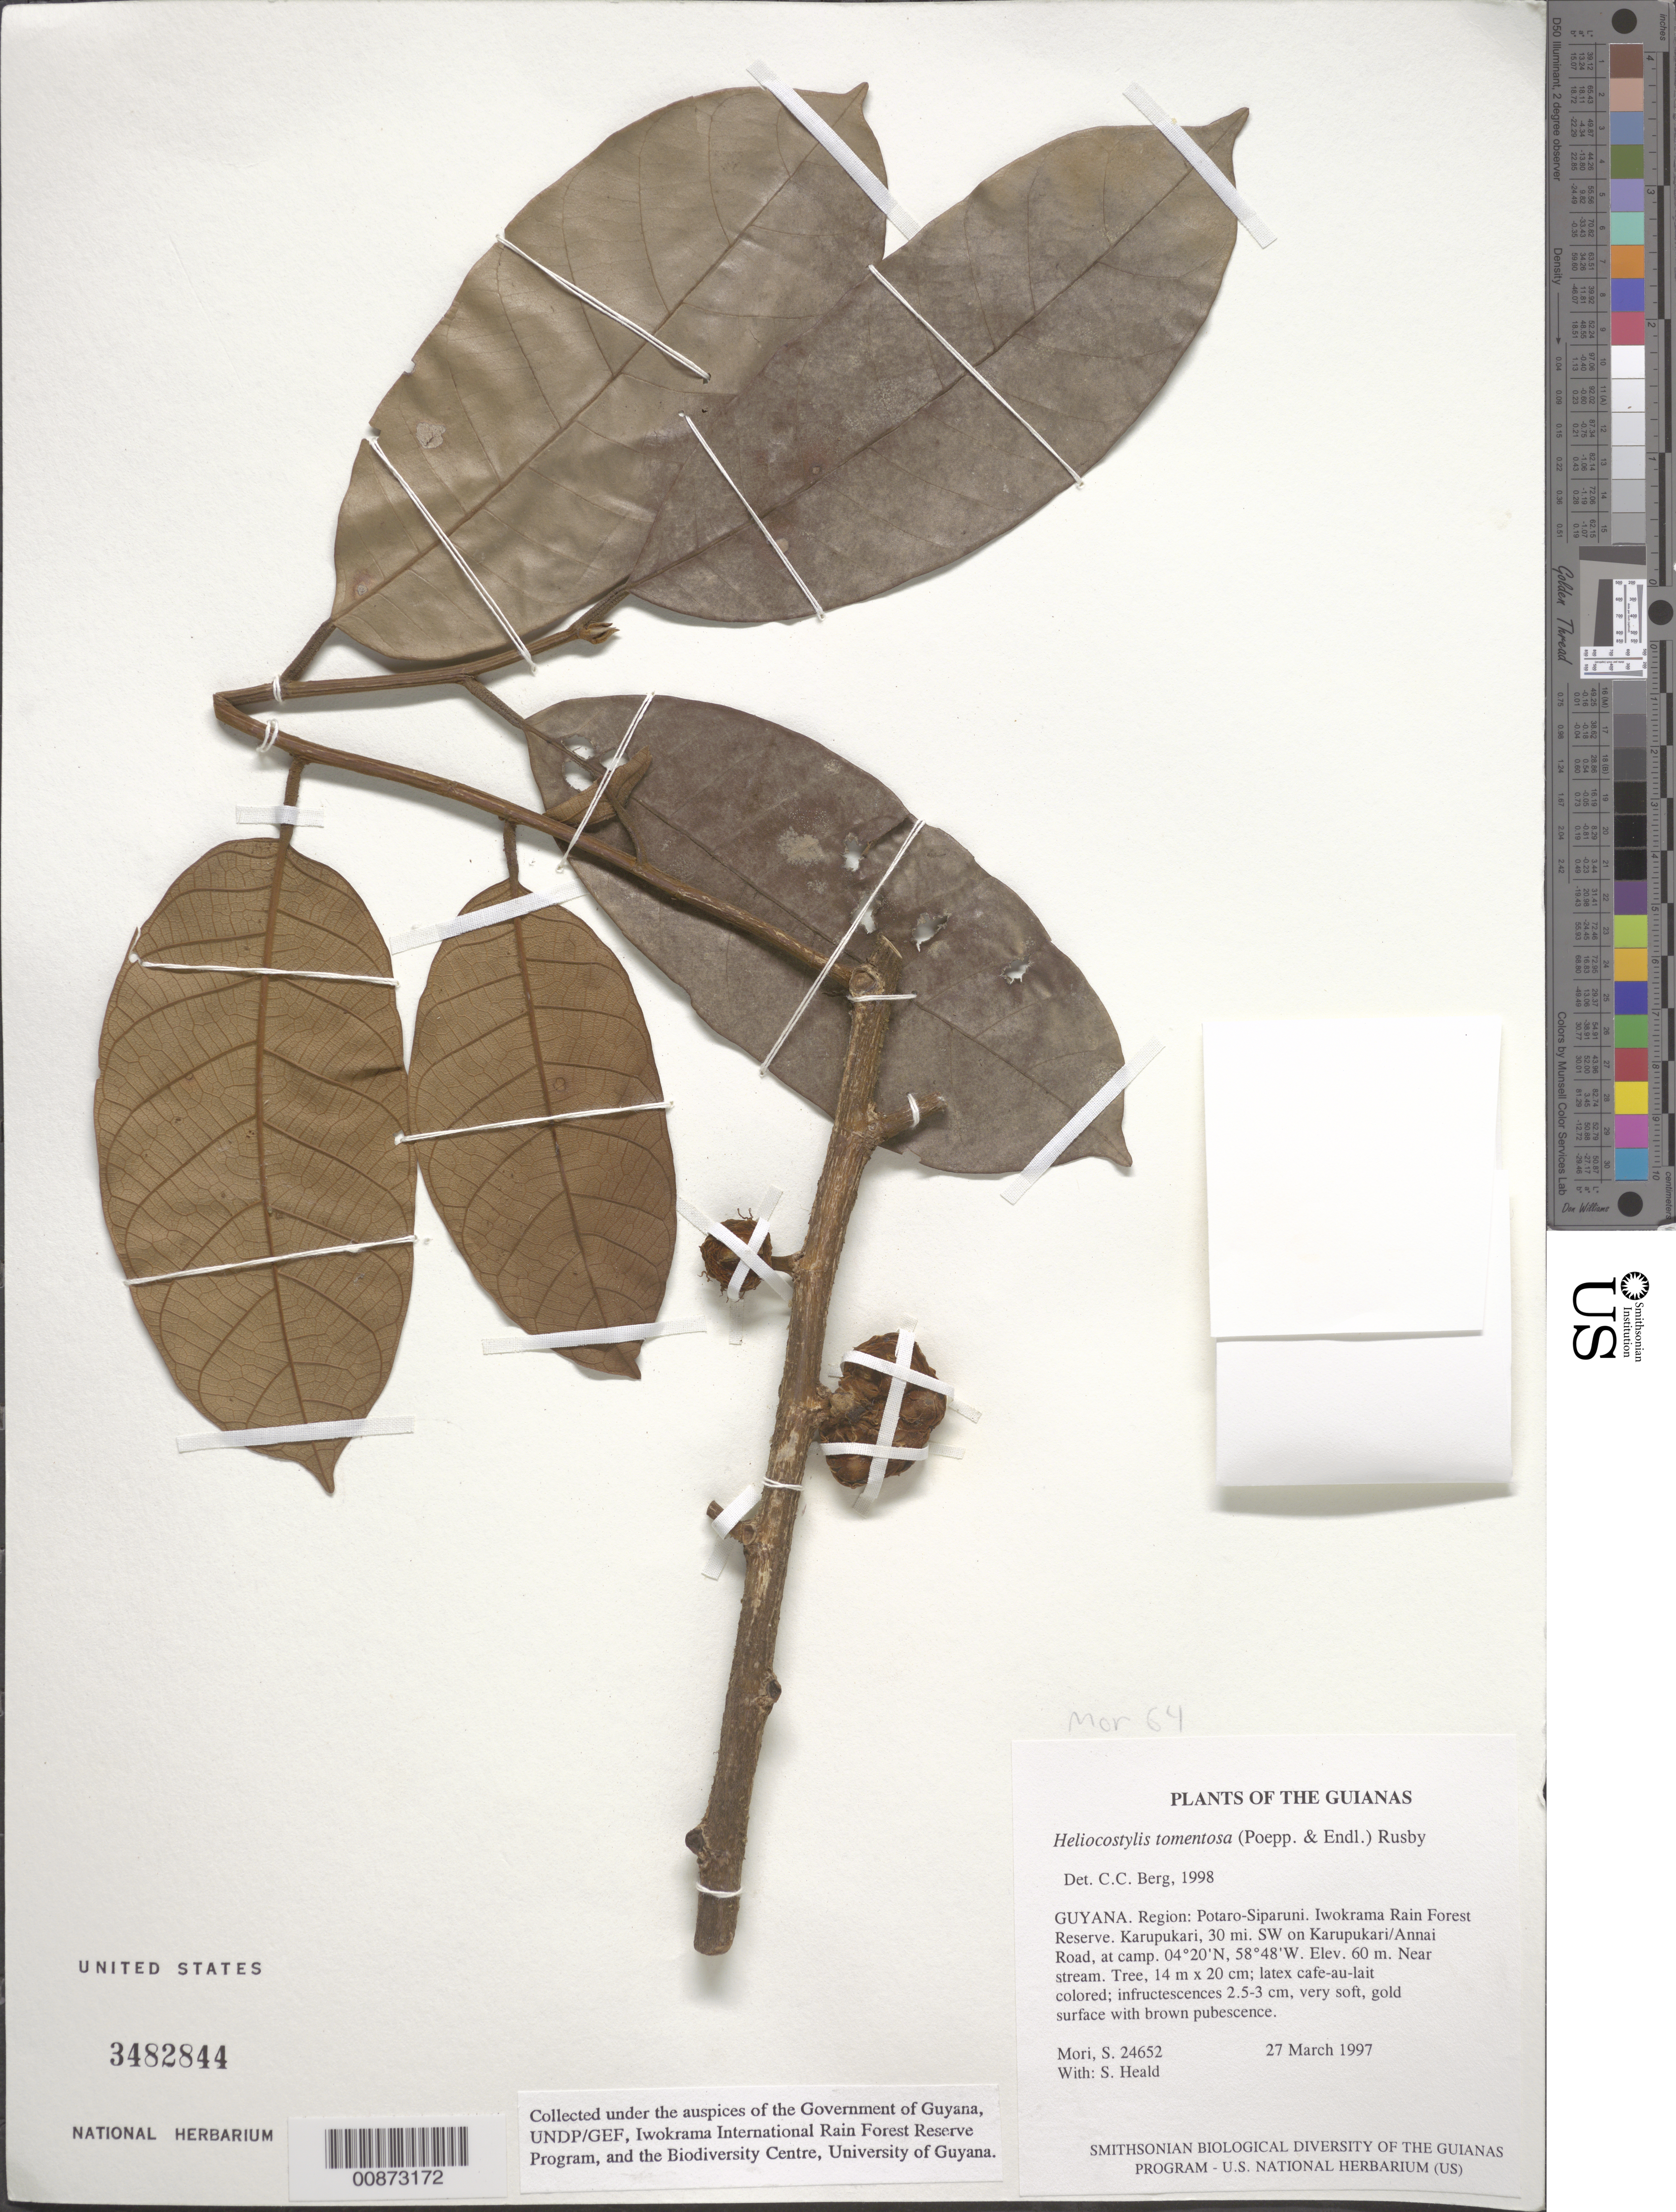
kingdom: Plantae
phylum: Tracheophyta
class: Magnoliopsida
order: Rosales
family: Moraceae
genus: Helicostylis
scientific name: Helicostylis tomentosa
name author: (Poepp. & Endl.) Rusby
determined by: Berg, C. C.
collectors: S. Mori & S. Heald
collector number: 24652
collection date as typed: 27 March 1997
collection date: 1997-03-27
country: Guyana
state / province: Potaro-Siparuni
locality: Iwokrama Rain Forest Reserve. Karupukari, 30 mi. SW on Karupukari/Annai Road, at camp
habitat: Near stream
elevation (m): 60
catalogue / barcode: US 3482844